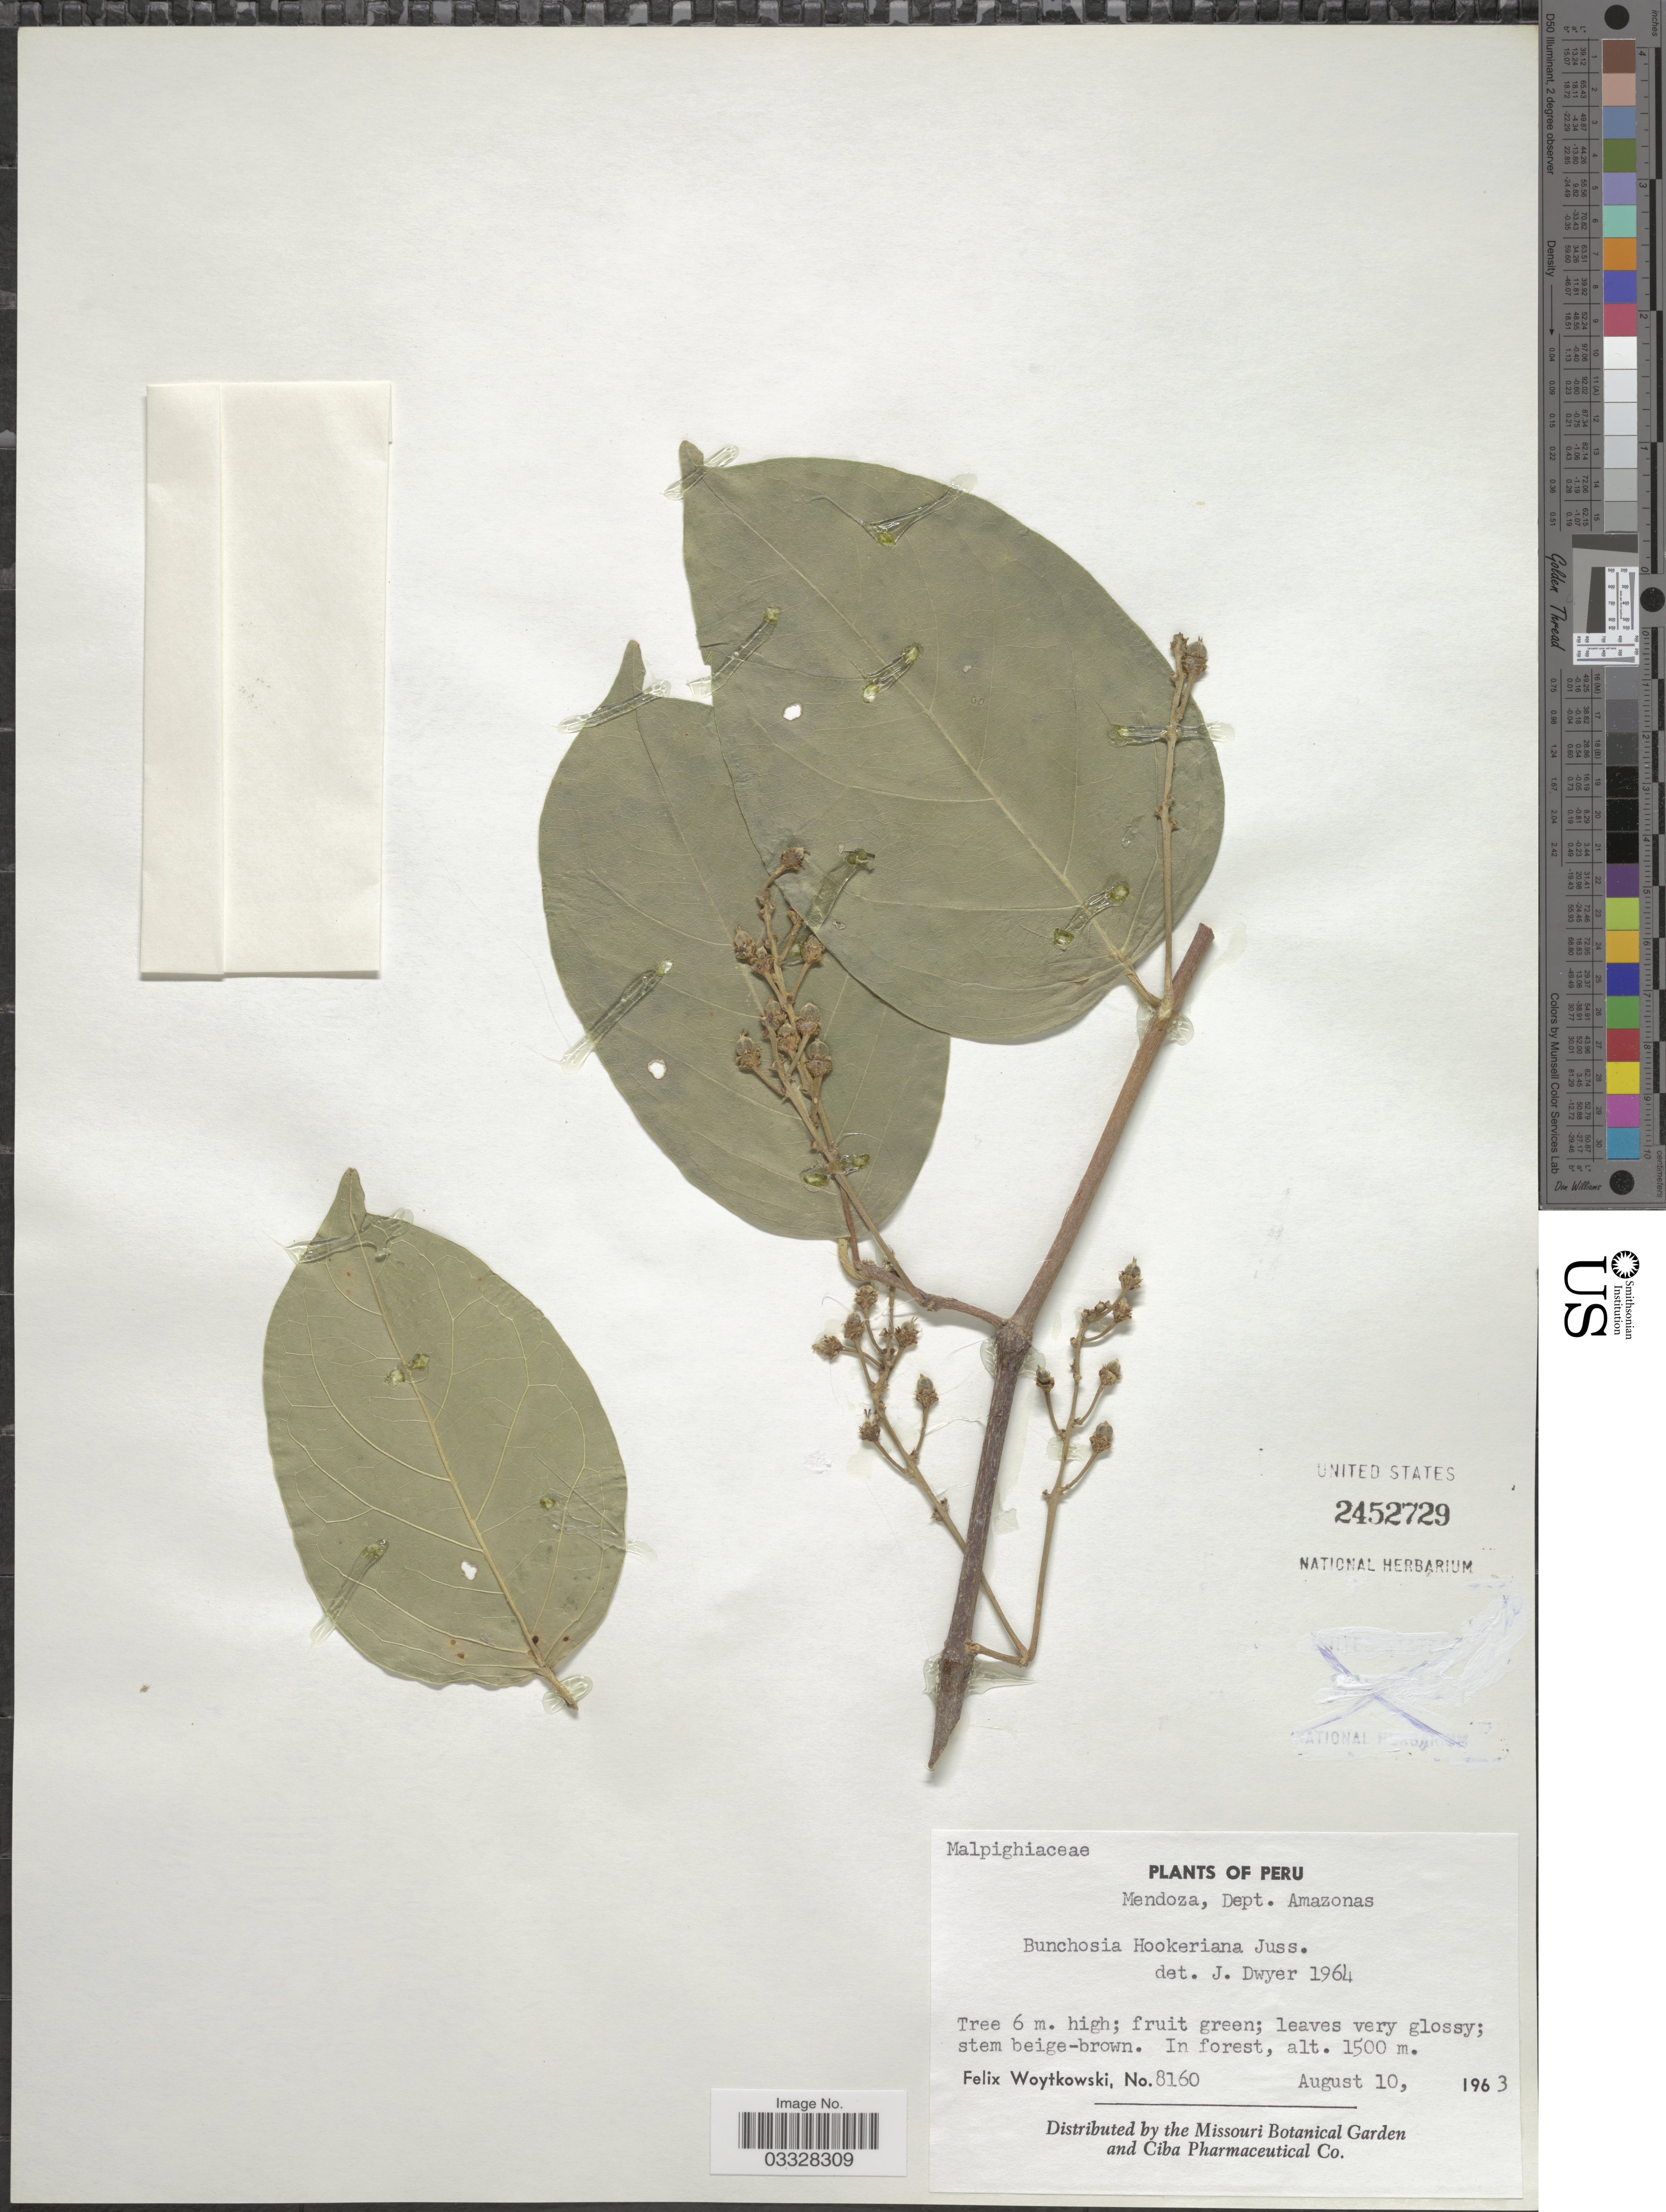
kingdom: Plantae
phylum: Tracheophyta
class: Magnoliopsida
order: Malpighiales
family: Malpighiaceae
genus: Bunchosia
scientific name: Bunchosia hookeriana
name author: A. Juss.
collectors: F. Woytkowski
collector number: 8160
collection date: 1963-08-10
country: Peru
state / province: Amazonas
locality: Mendoza, Dept. Amazonas.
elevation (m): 1500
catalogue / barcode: US 2452729